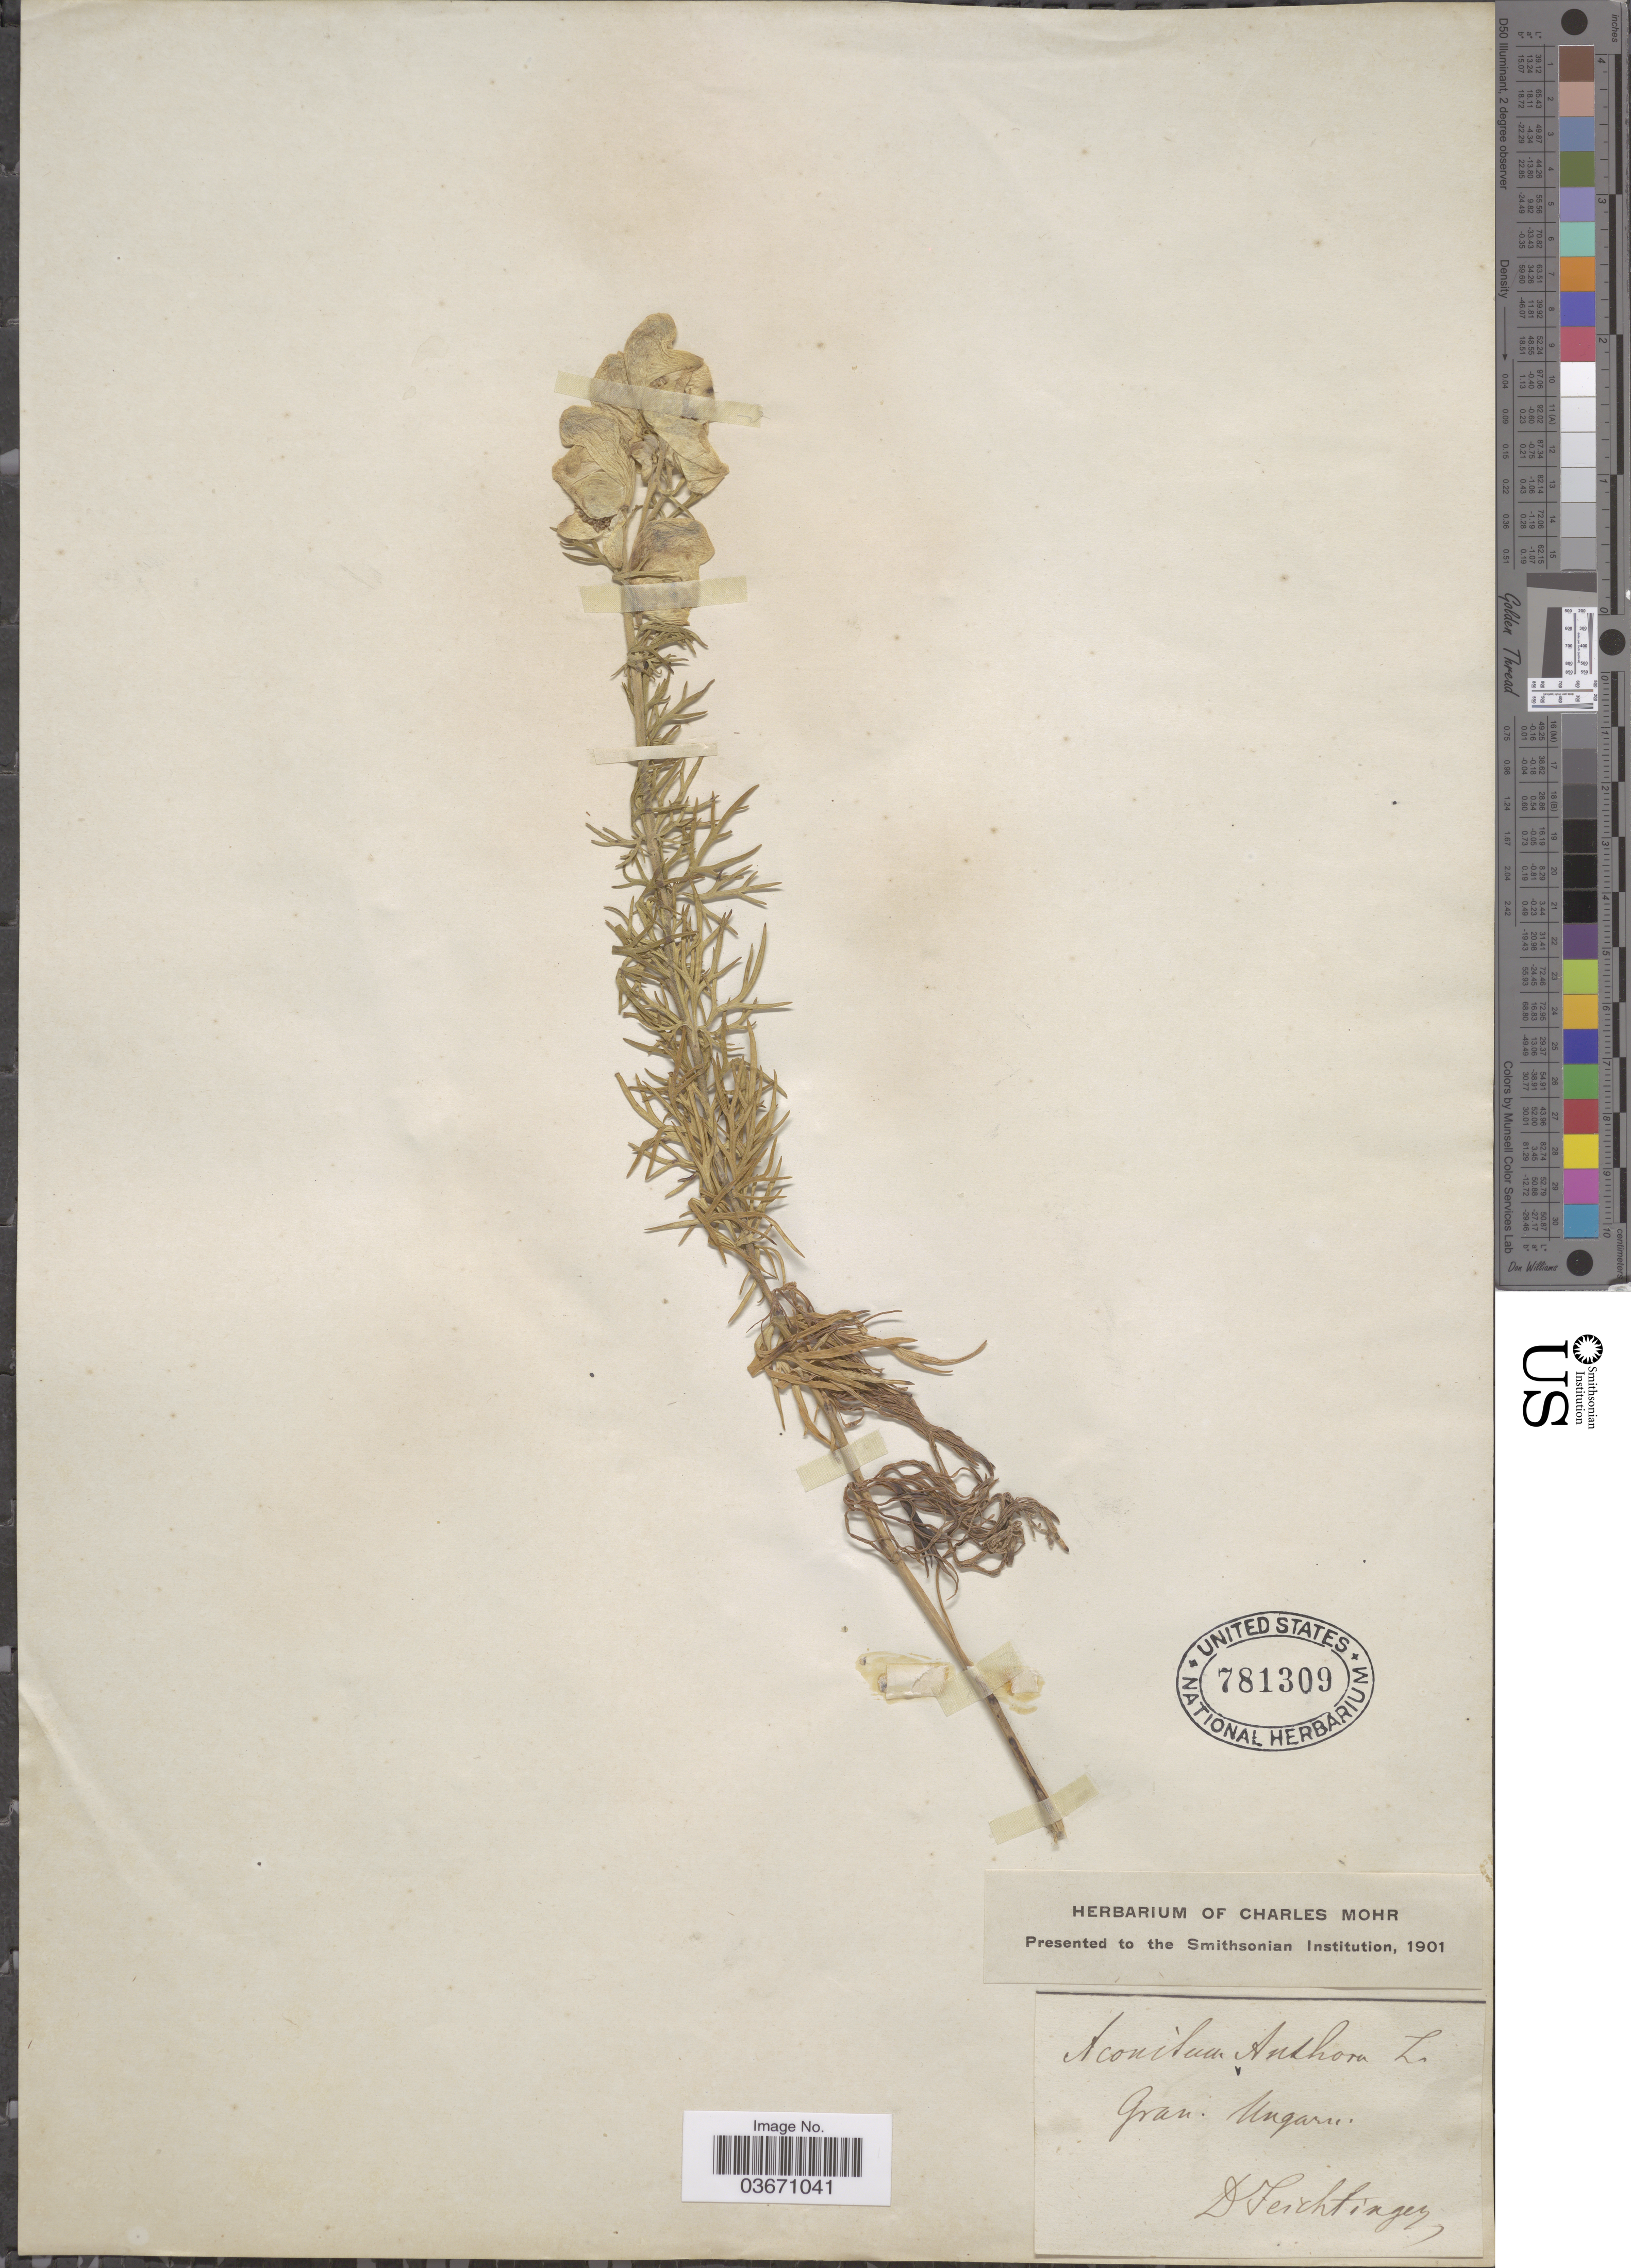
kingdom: Plantae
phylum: Tracheophyta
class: Magnoliopsida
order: Ranunculales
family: Ranunculaceae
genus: Aconitum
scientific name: Aconitum anthora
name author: L.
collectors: D. Feichtinger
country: Hungary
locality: Gran. Ungarn.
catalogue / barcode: US 781309